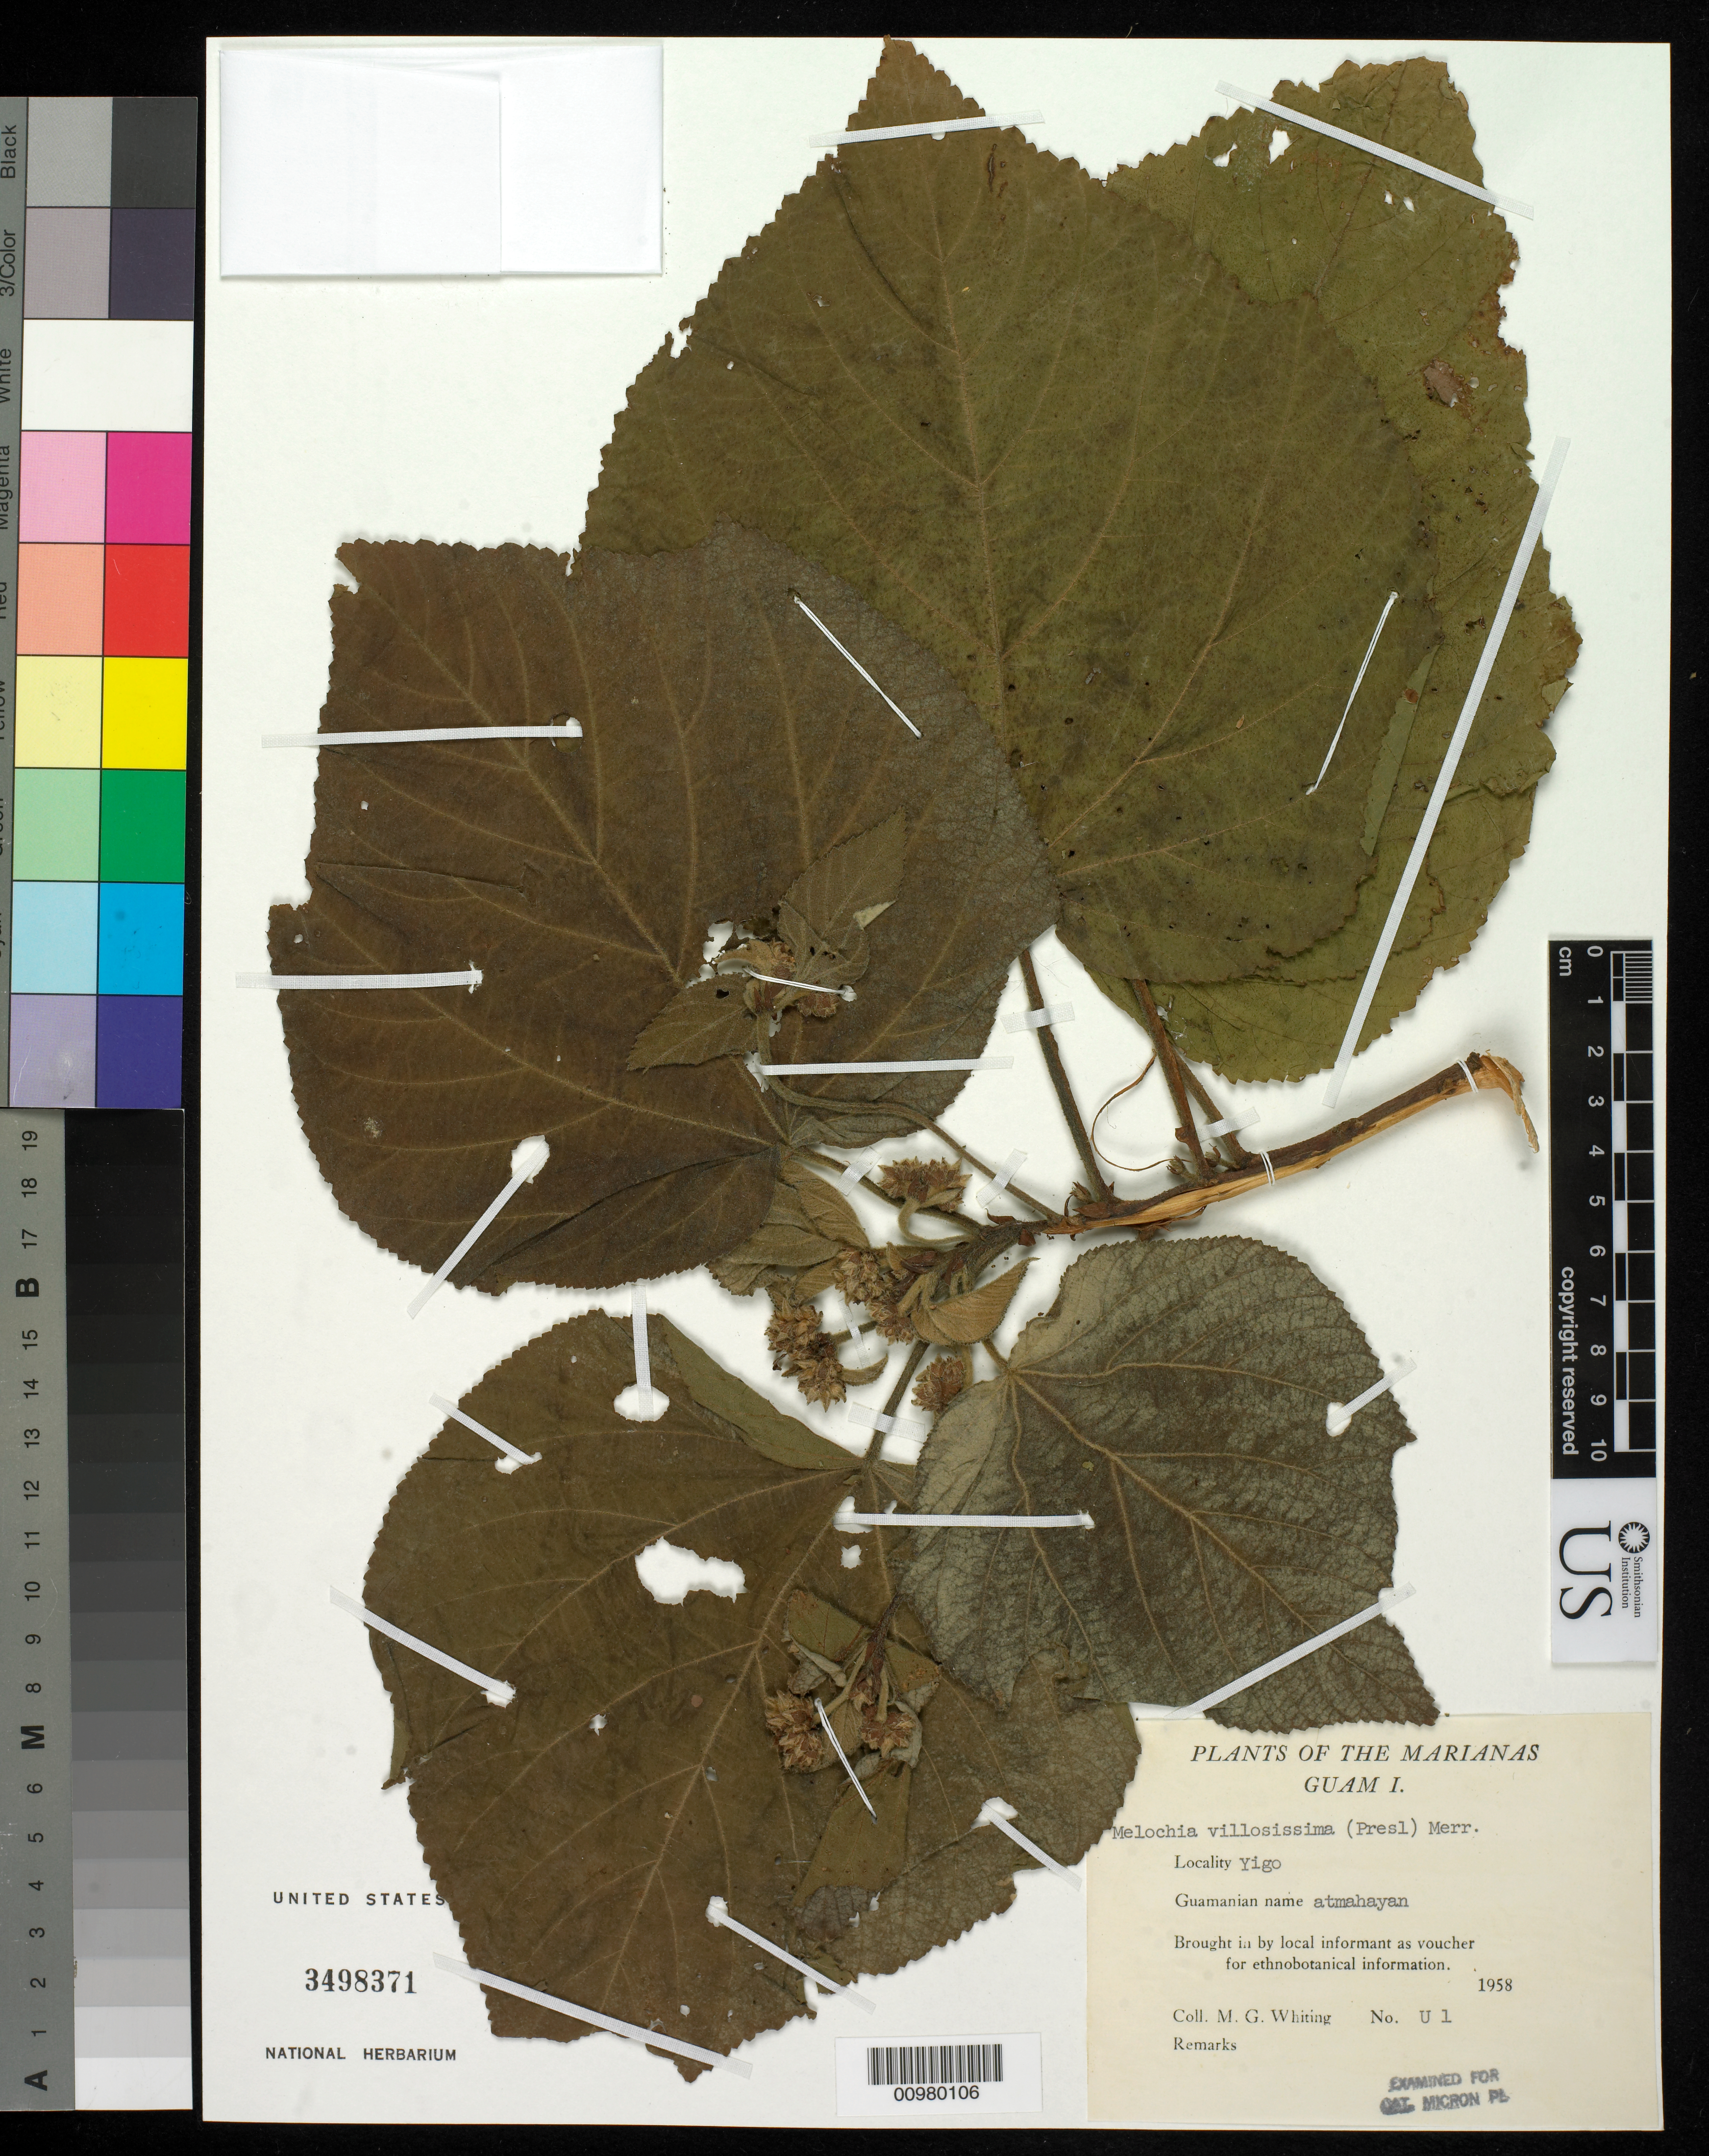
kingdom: Plantae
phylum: Tracheophyta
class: Magnoliopsida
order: Malvales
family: Malvaceae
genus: Melochia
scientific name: Melochia villosissima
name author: (C. Presl) Merr.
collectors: M. Whiting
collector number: U 1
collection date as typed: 1958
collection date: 1958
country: Guam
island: Guam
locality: Yigo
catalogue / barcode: US 3498371